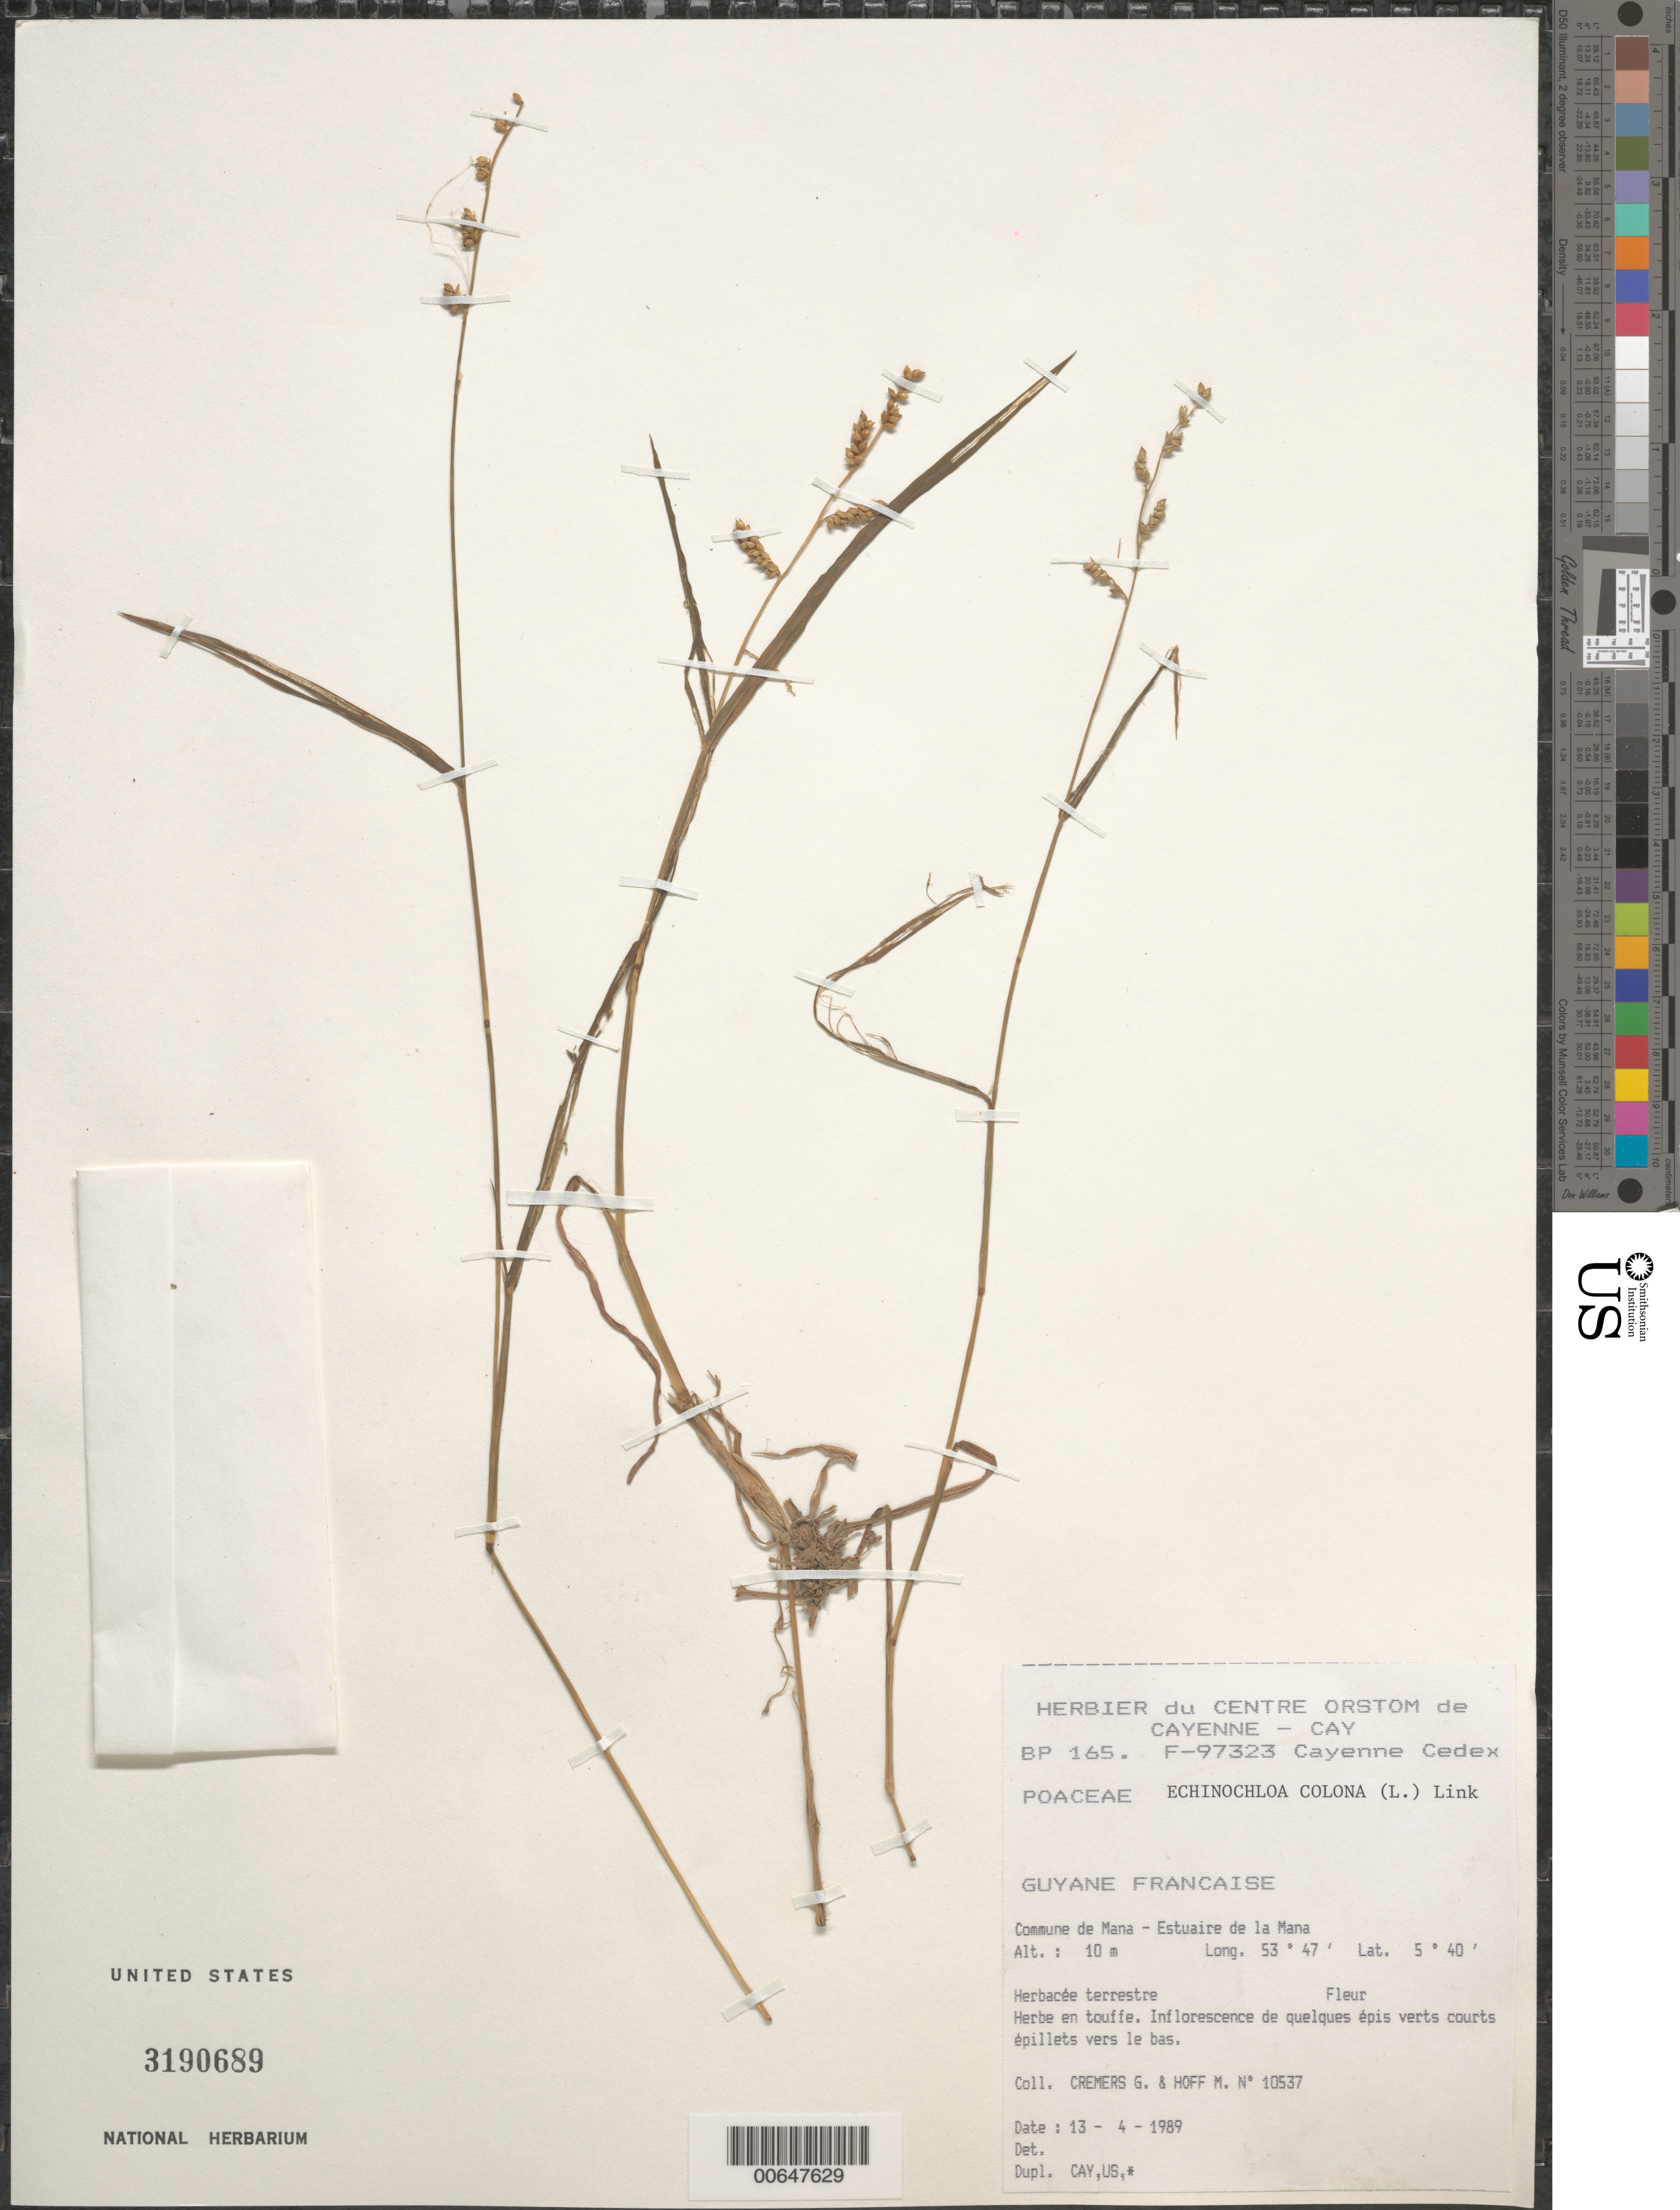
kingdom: Plantae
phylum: Tracheophyta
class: Liliopsida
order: Poales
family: Poaceae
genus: Echinochloa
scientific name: Echinochloa colona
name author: (L.) Link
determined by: Judziewicz, E. J.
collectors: G. Cremers & M. Hoff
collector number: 10537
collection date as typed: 13-Apr-89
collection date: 1989-04-13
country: French Guiana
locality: Commune de Mana, Estuaire de la Mana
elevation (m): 10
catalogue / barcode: US 3190689